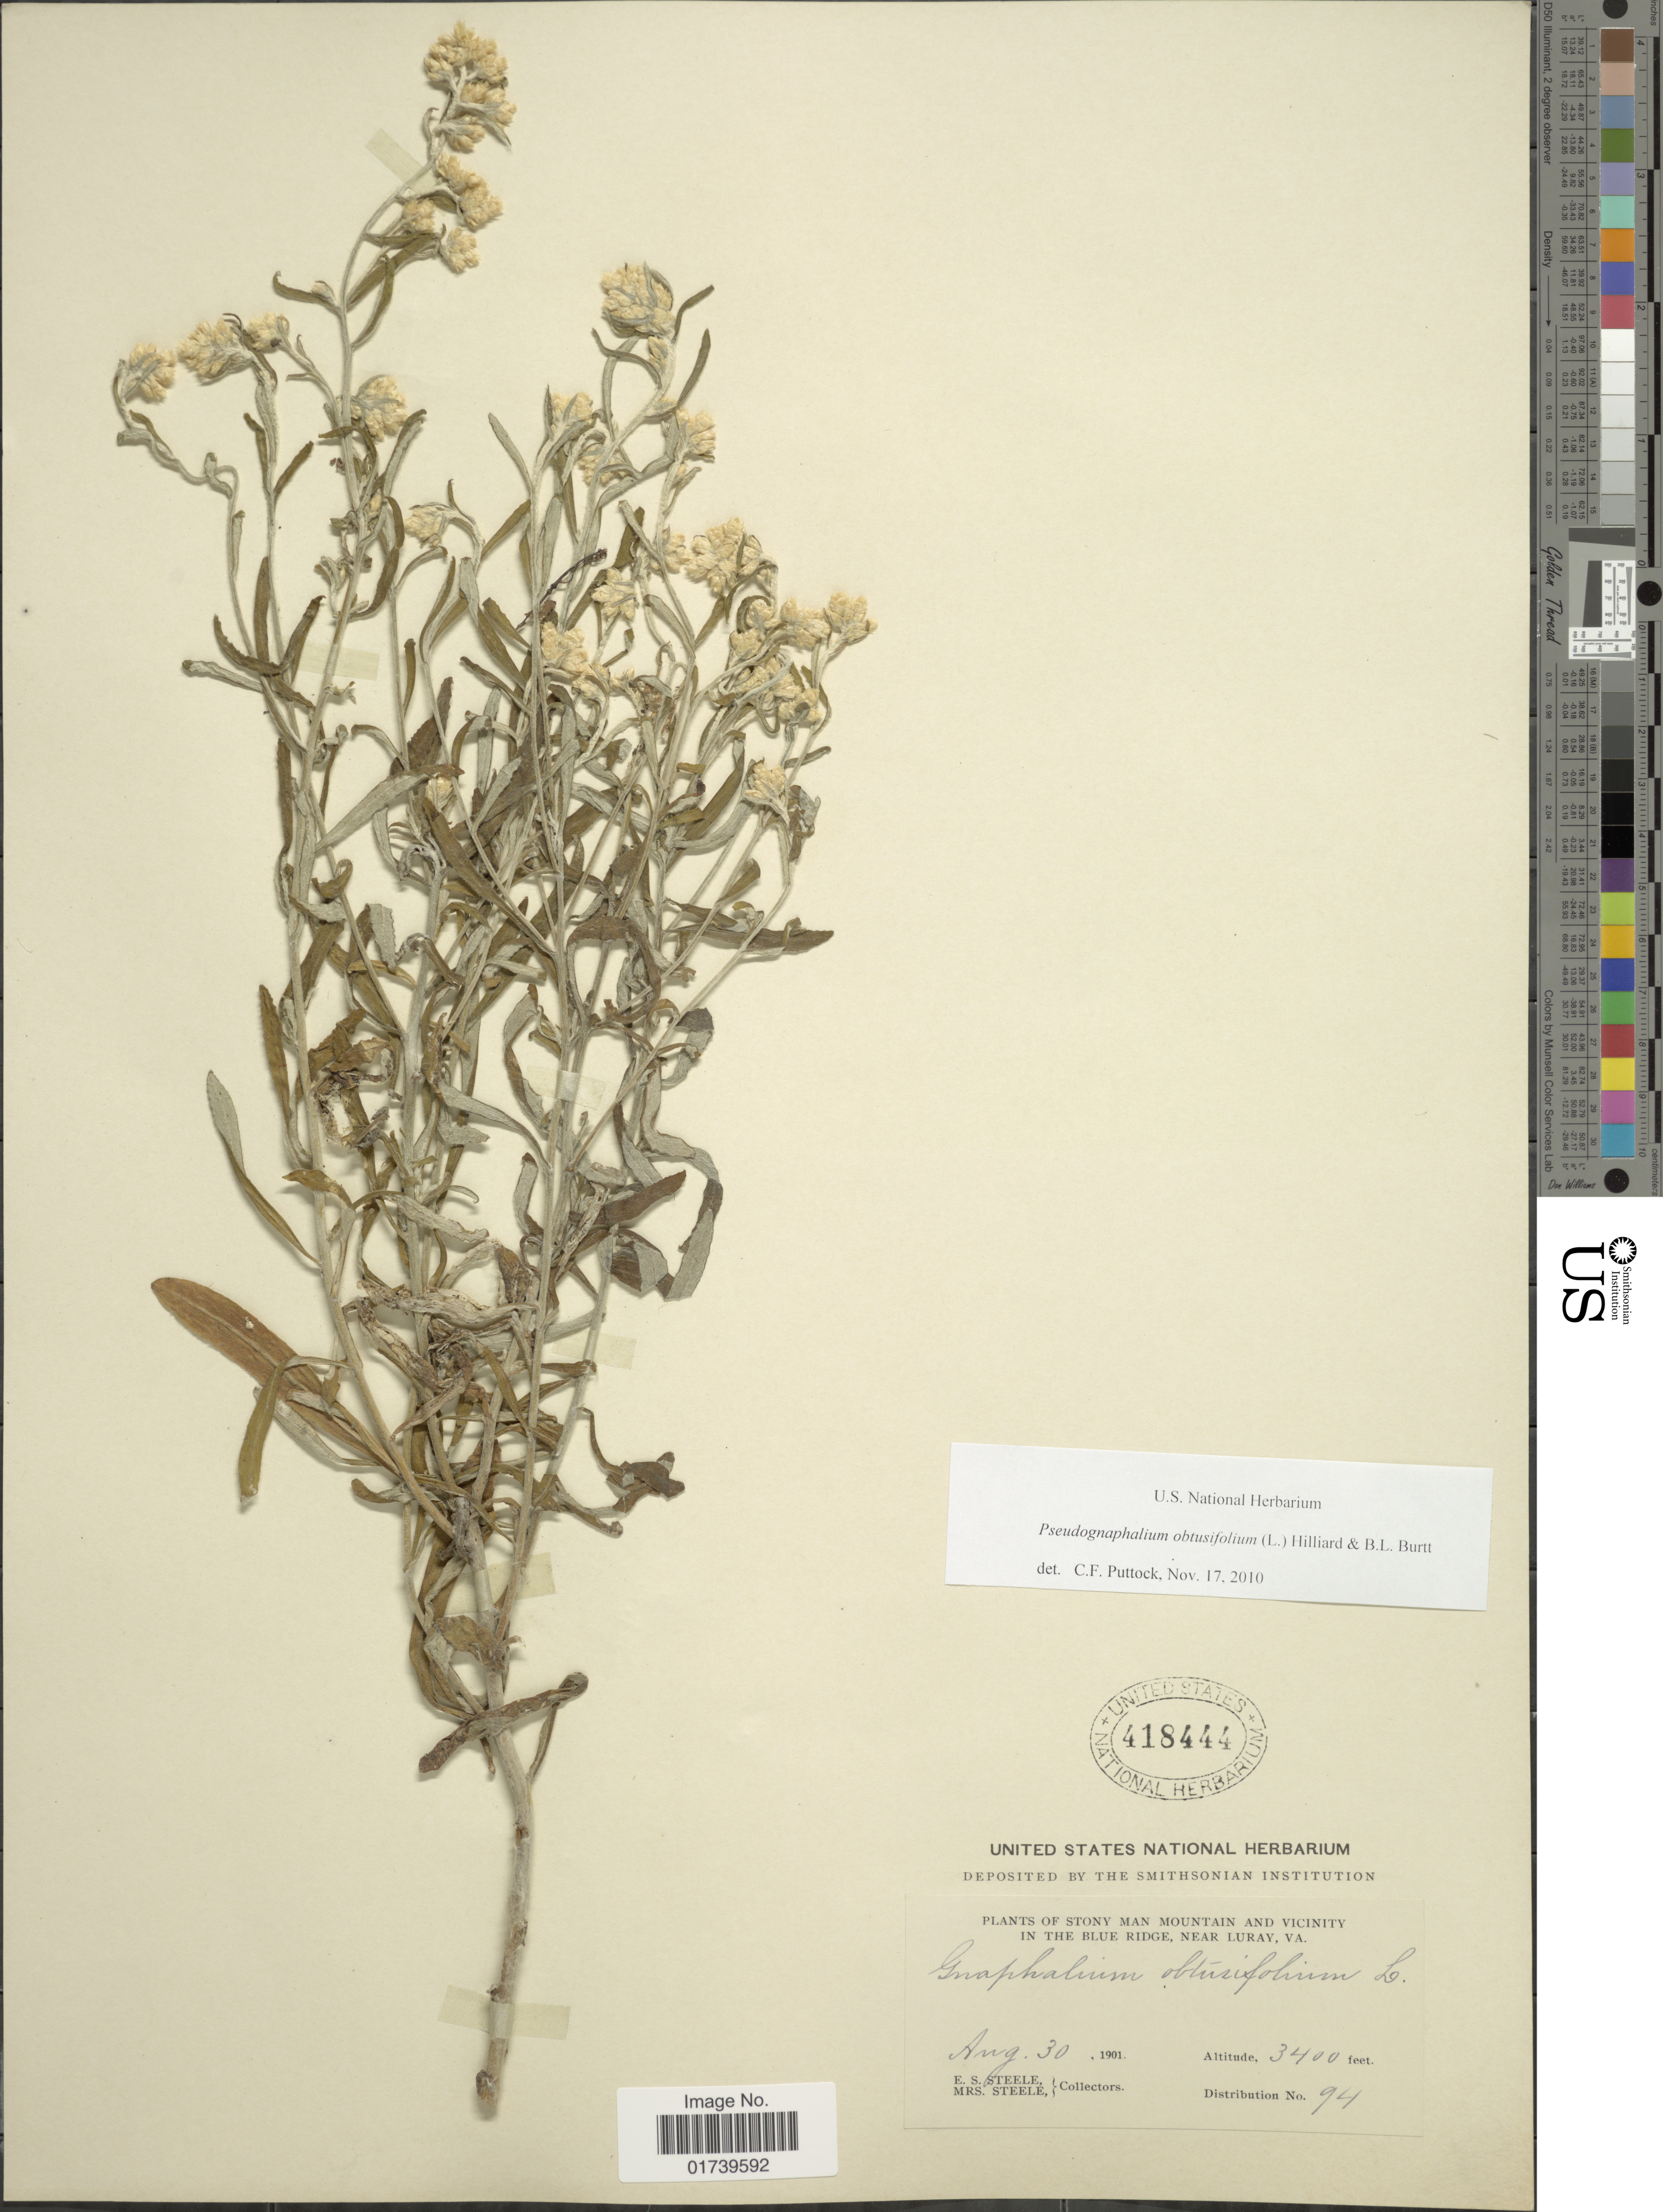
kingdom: Plantae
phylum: Tracheophyta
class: Magnoliopsida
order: Asterales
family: Asteraceae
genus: Pseudognaphalium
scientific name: Pseudognaphalium obtusifolium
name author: (L.) Hilliard & B.L. Burtt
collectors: E. Steele & Mrs. E. S. Steele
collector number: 94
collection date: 1901-08-30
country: United States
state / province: Virginia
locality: Stony Man Mountain and vicinity in the Blue Ridge, near Luray,VA.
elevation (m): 1036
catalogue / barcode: US 418444